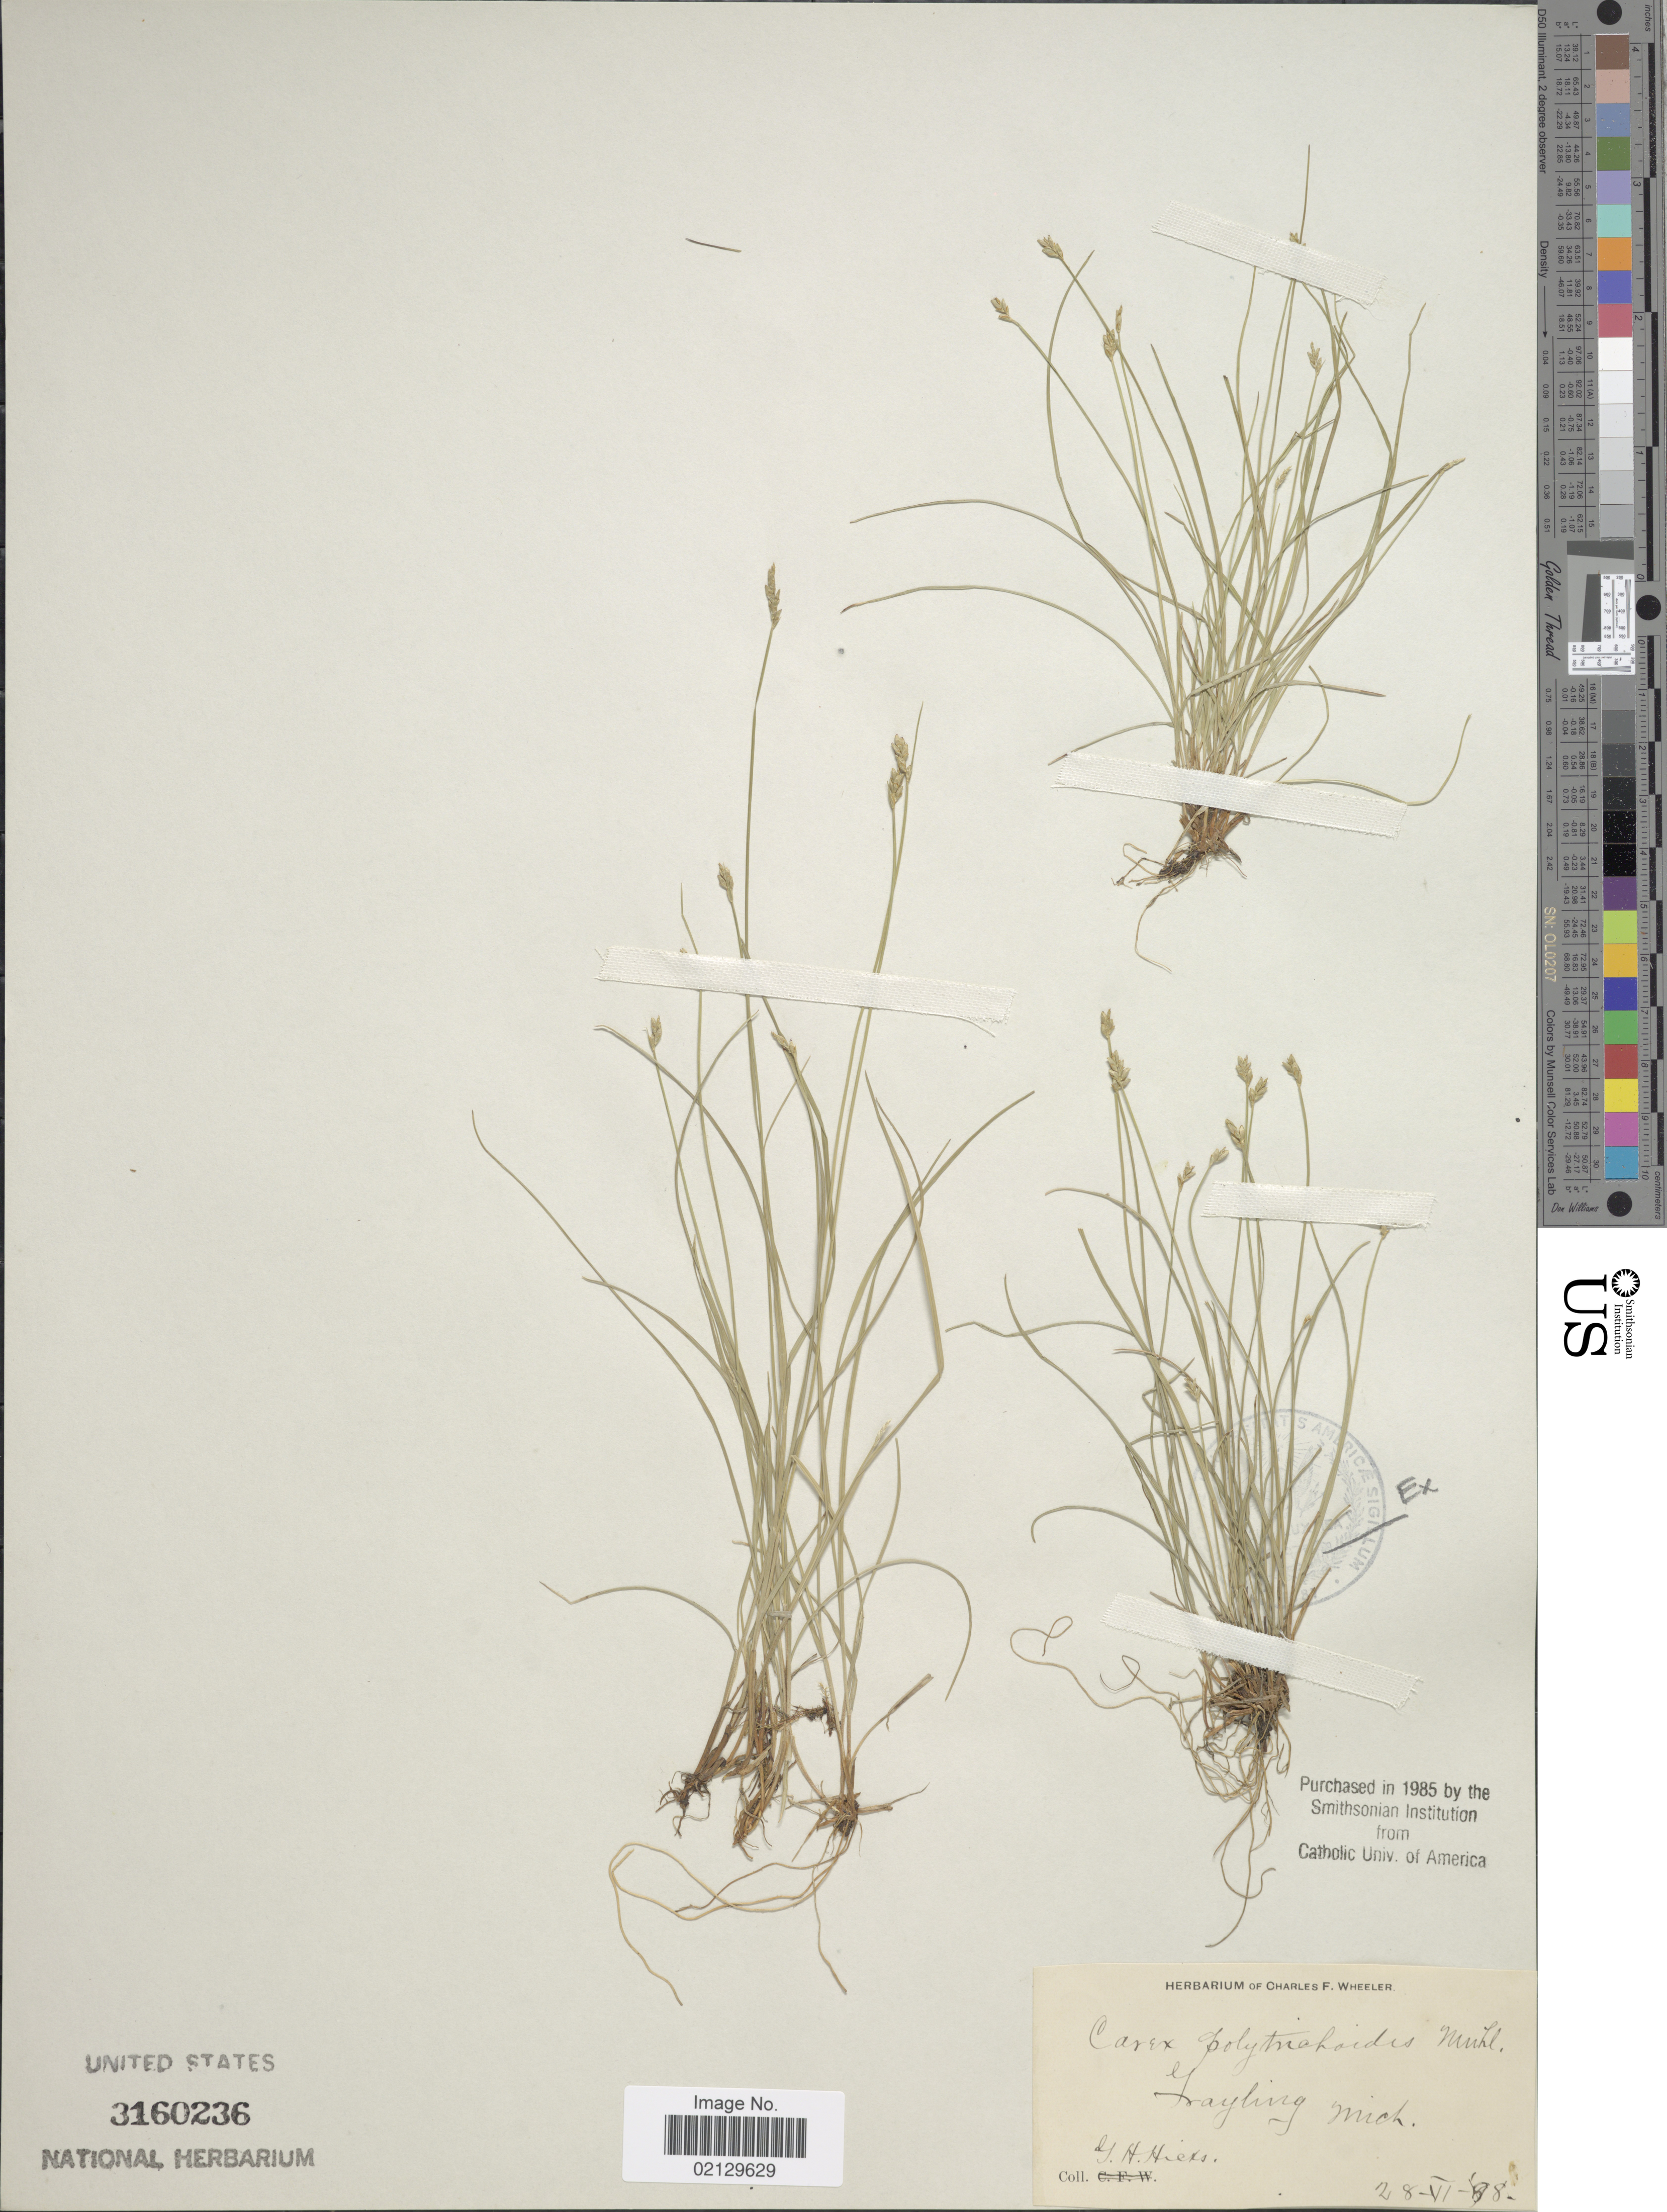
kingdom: Plantae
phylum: Tracheophyta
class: Liliopsida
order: Poales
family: Cyperaceae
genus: Carex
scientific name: Carex leptalea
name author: Wahlenb.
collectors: G. Hicks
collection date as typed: Transcribed d/m/y: 28/6/88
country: United States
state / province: Michigan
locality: Grayling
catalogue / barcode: US 3160236